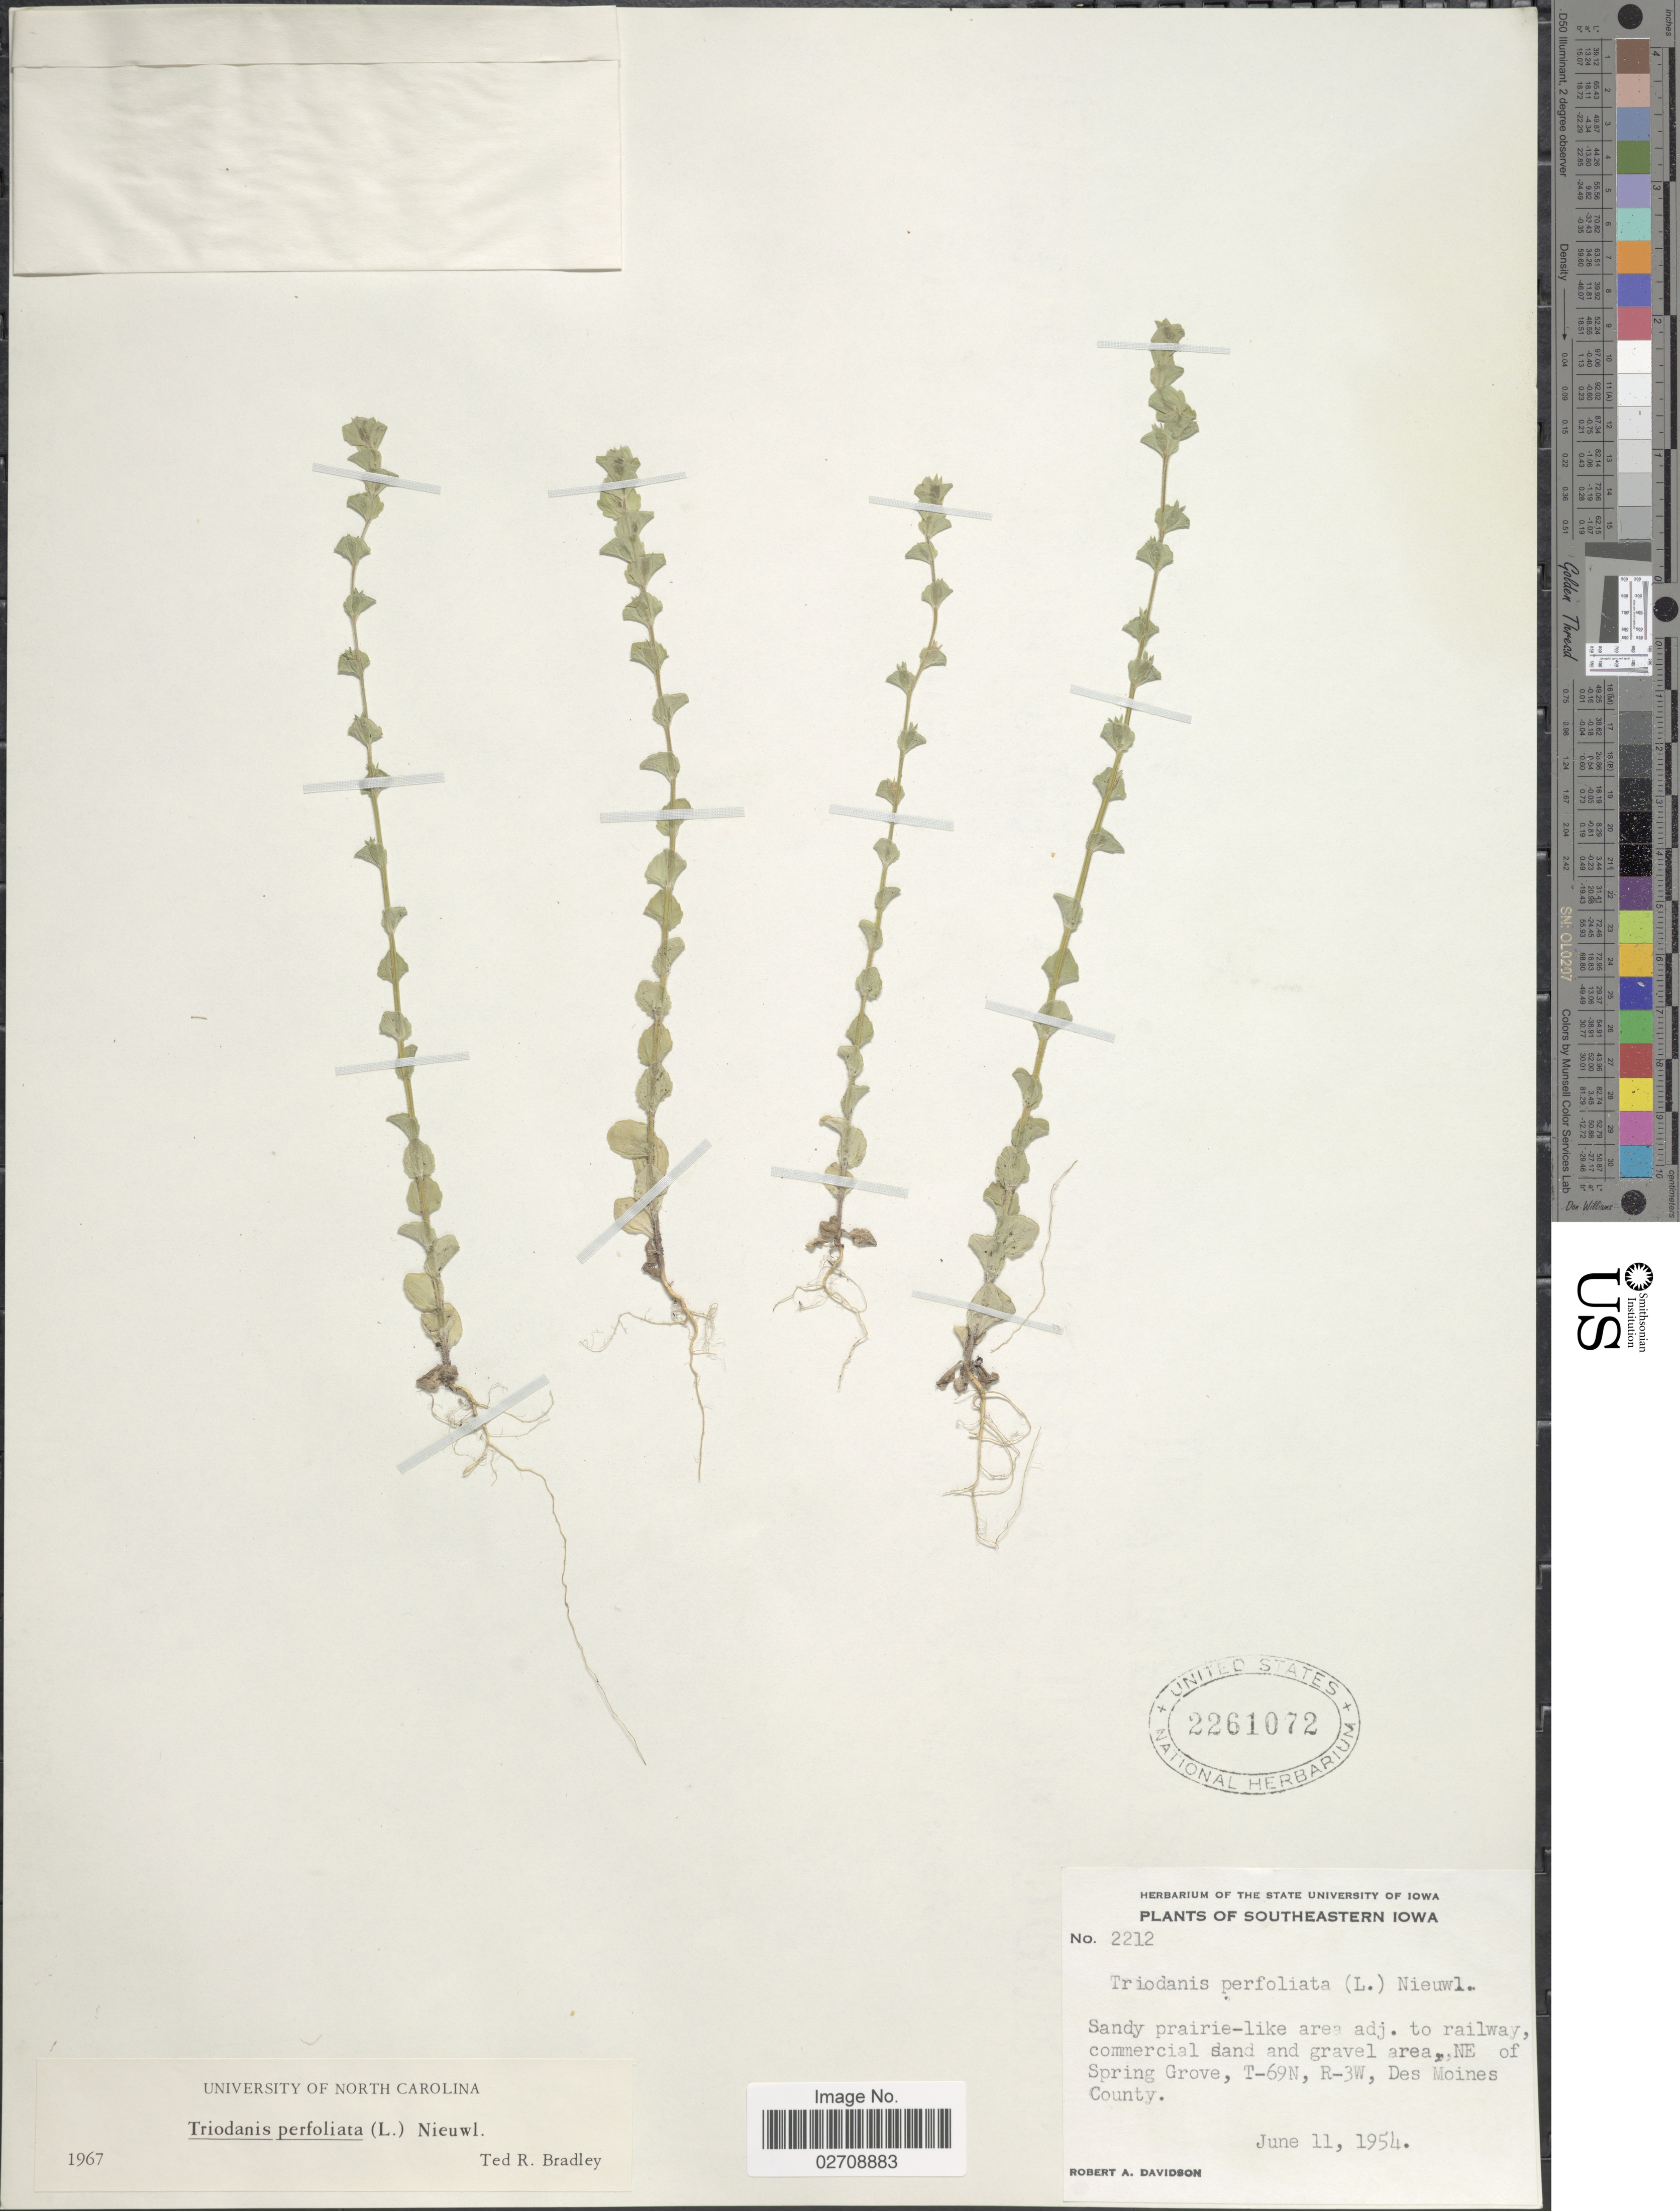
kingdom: Plantae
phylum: Tracheophyta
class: Magnoliopsida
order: Asterales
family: Campanulaceae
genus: Triodanis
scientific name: Triodanis perfoliata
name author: (L.) Nieuwl.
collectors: R. A. Davidson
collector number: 2212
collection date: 1954-06-11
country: United States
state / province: Iowa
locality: Southeastern Iowa, Sandy prairie-like area adj. to railway, commercial sand and gravel area, NE of Spring Grove, T-69N, R-3W, Des Moines County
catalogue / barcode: US 2261072